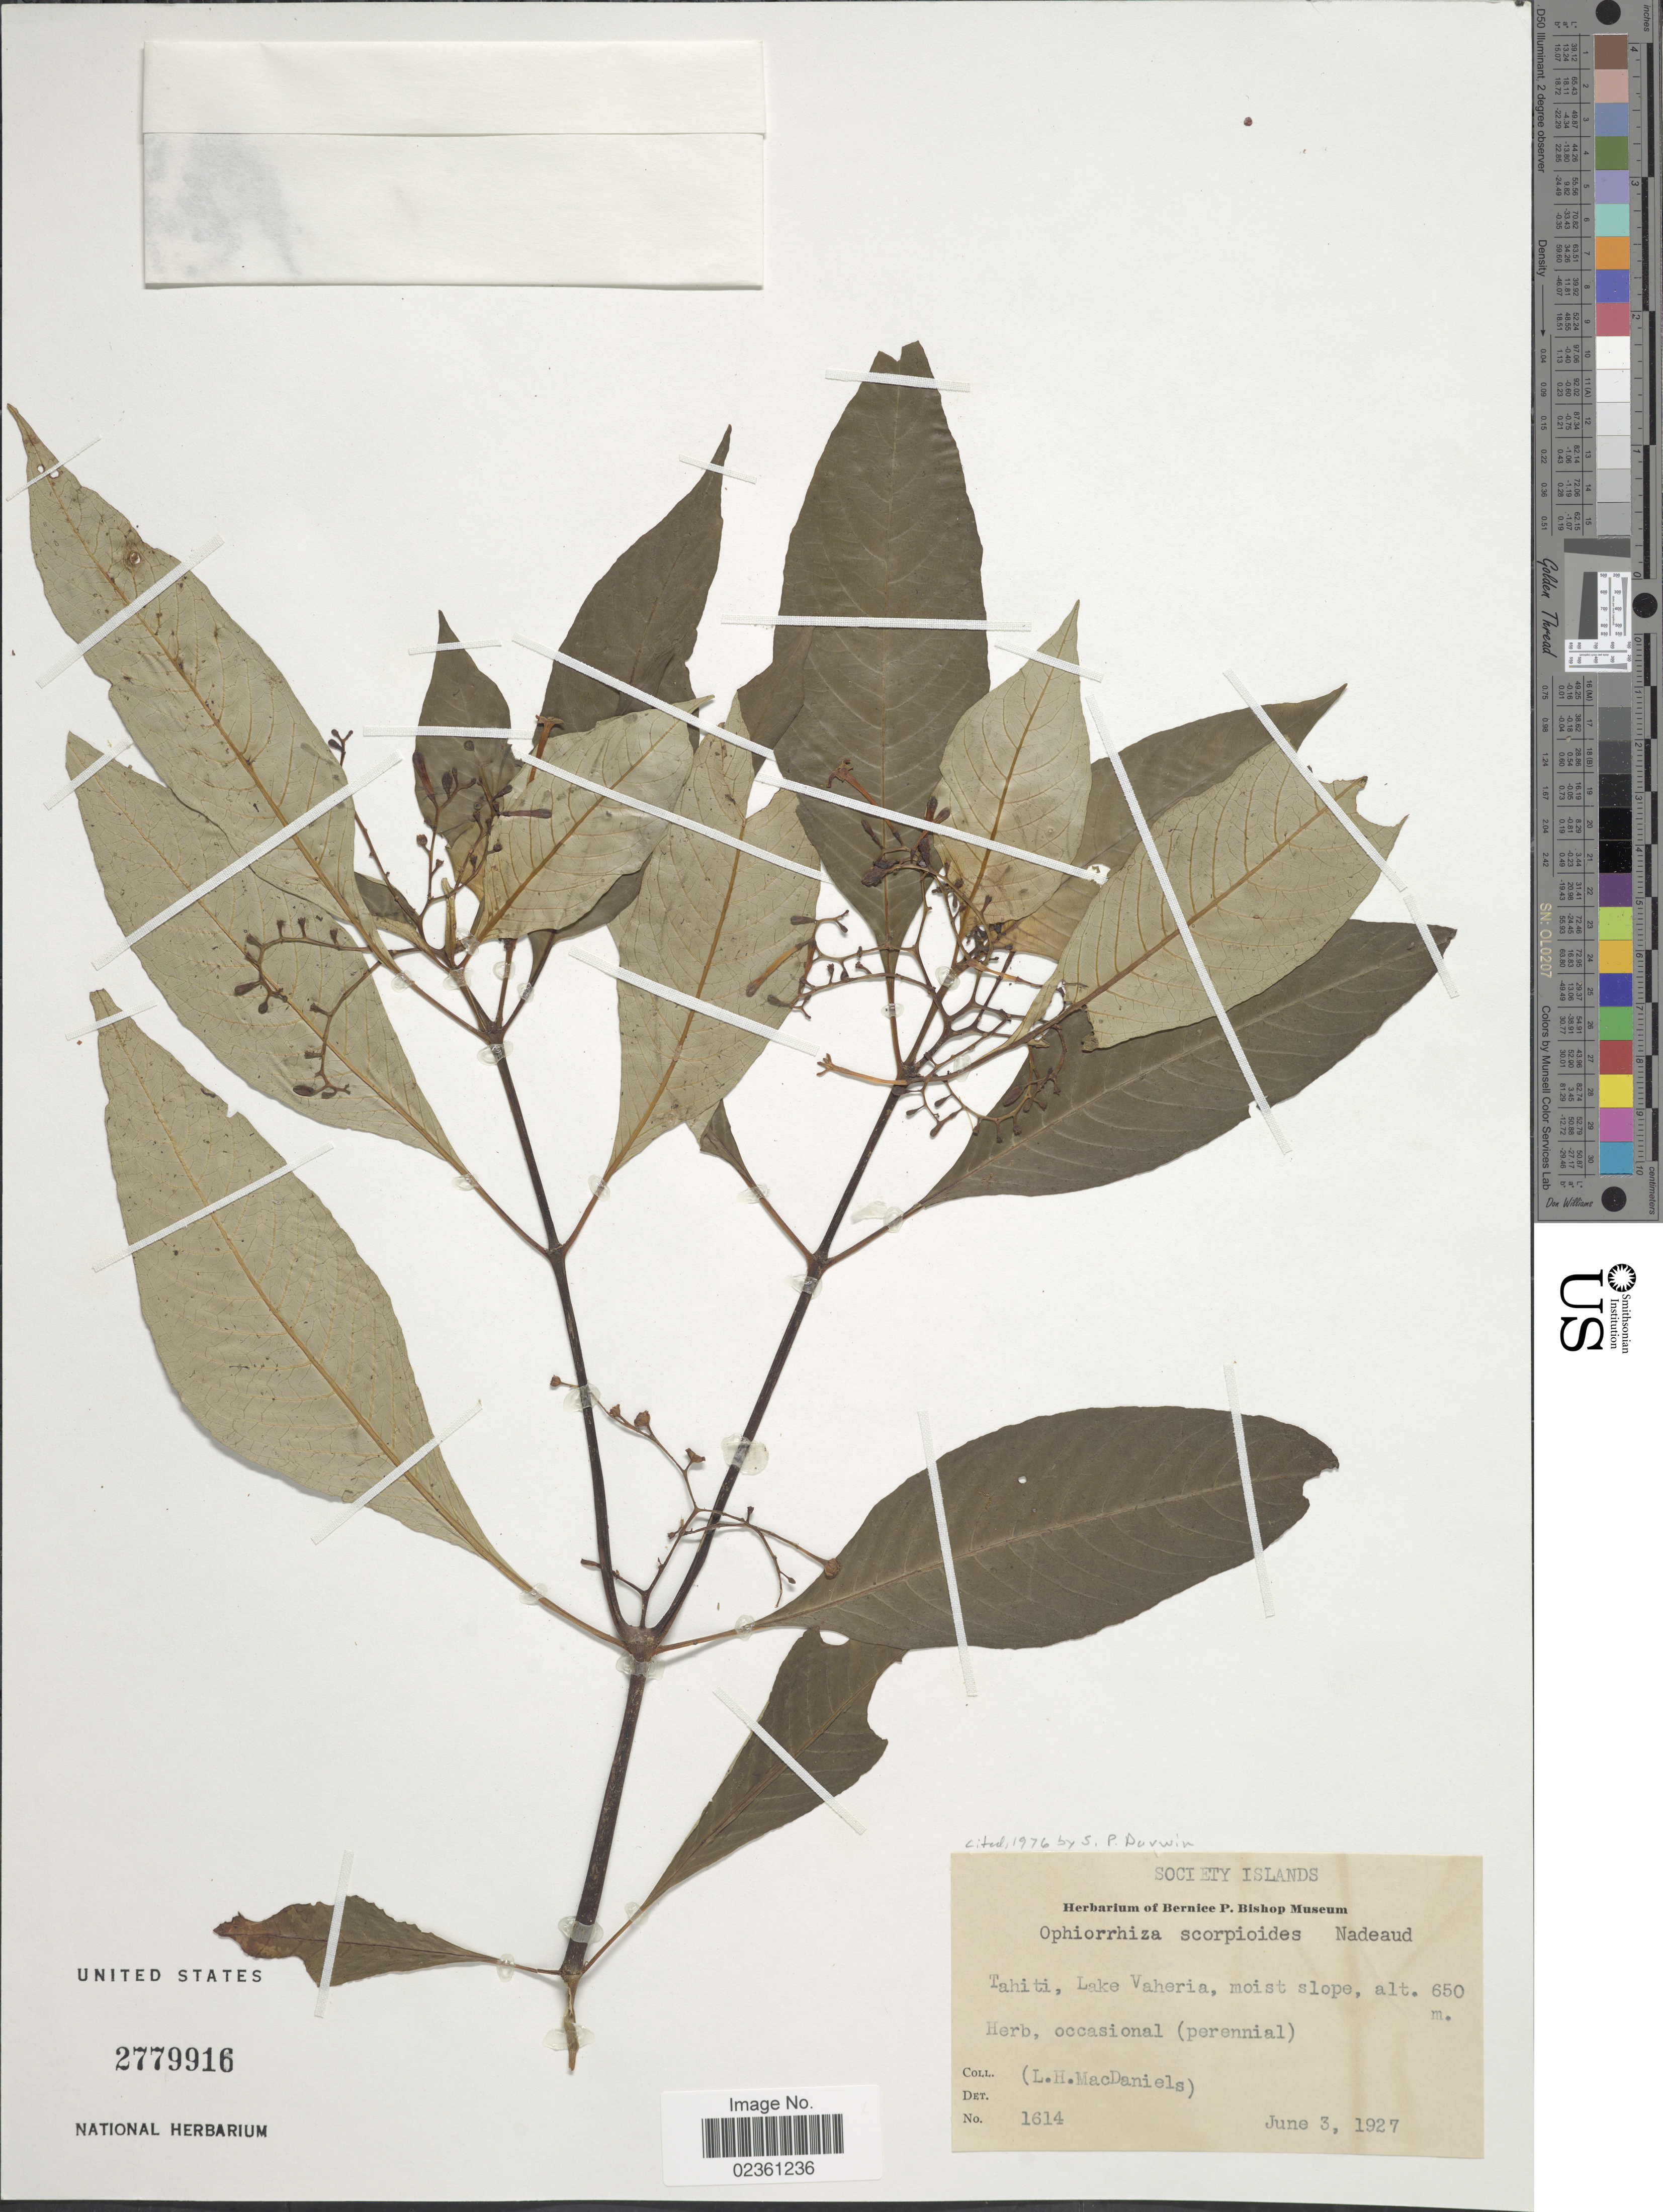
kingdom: Plantae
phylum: Tracheophyta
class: Magnoliopsida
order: Gentianales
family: Rubiaceae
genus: Ophiorrhiza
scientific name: Ophiorrhiza scorpioidea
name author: Nadeaud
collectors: L. H. MacDaniels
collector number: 1614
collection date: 1927-06-03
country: French Polynesia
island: Tahiti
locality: Society Islands, Tahiti, Lake Vaheria, moist slope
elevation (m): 650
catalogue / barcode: US 2779916